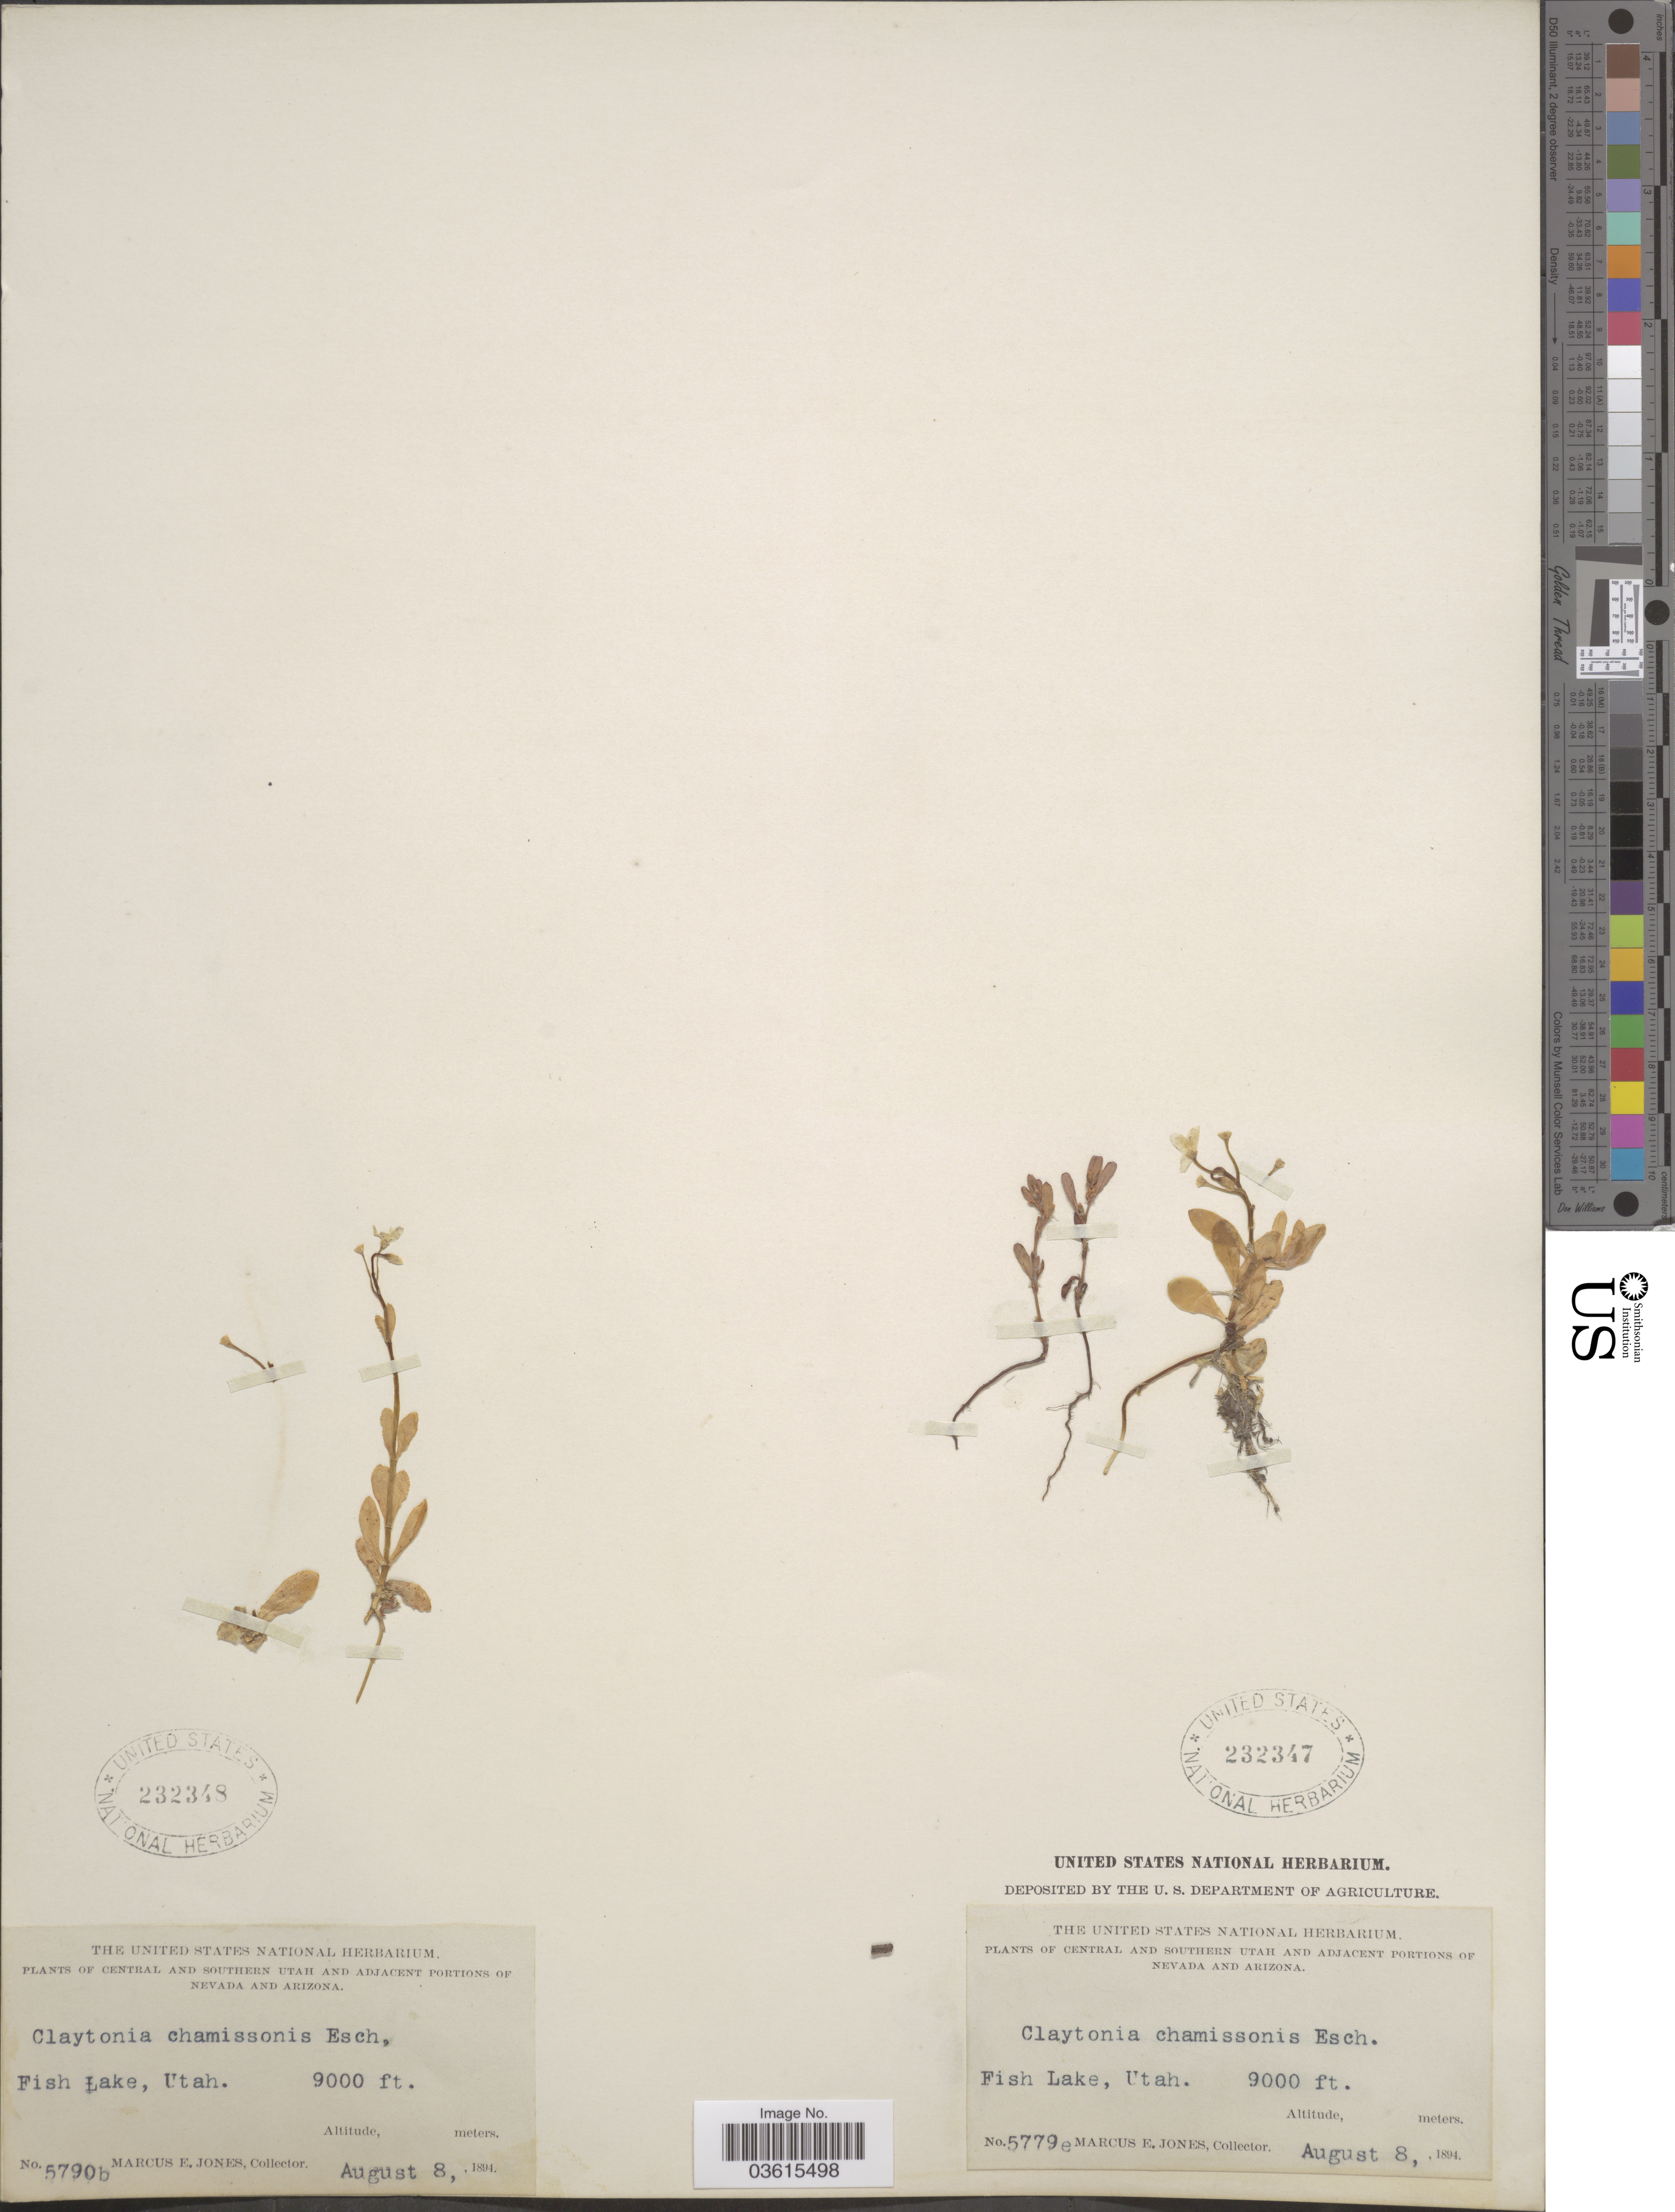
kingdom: Plantae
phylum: Tracheophyta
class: Magnoliopsida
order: Caryophyllales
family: Montiaceae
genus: Montia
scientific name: Montia chamissoi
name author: (Ledeb. ex Spreng.) Greene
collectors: M. E. Jones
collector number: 5779e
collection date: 1894-08-08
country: United States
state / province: Utah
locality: Central and southern Utah. Fish Lake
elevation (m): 2743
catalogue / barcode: US 232347